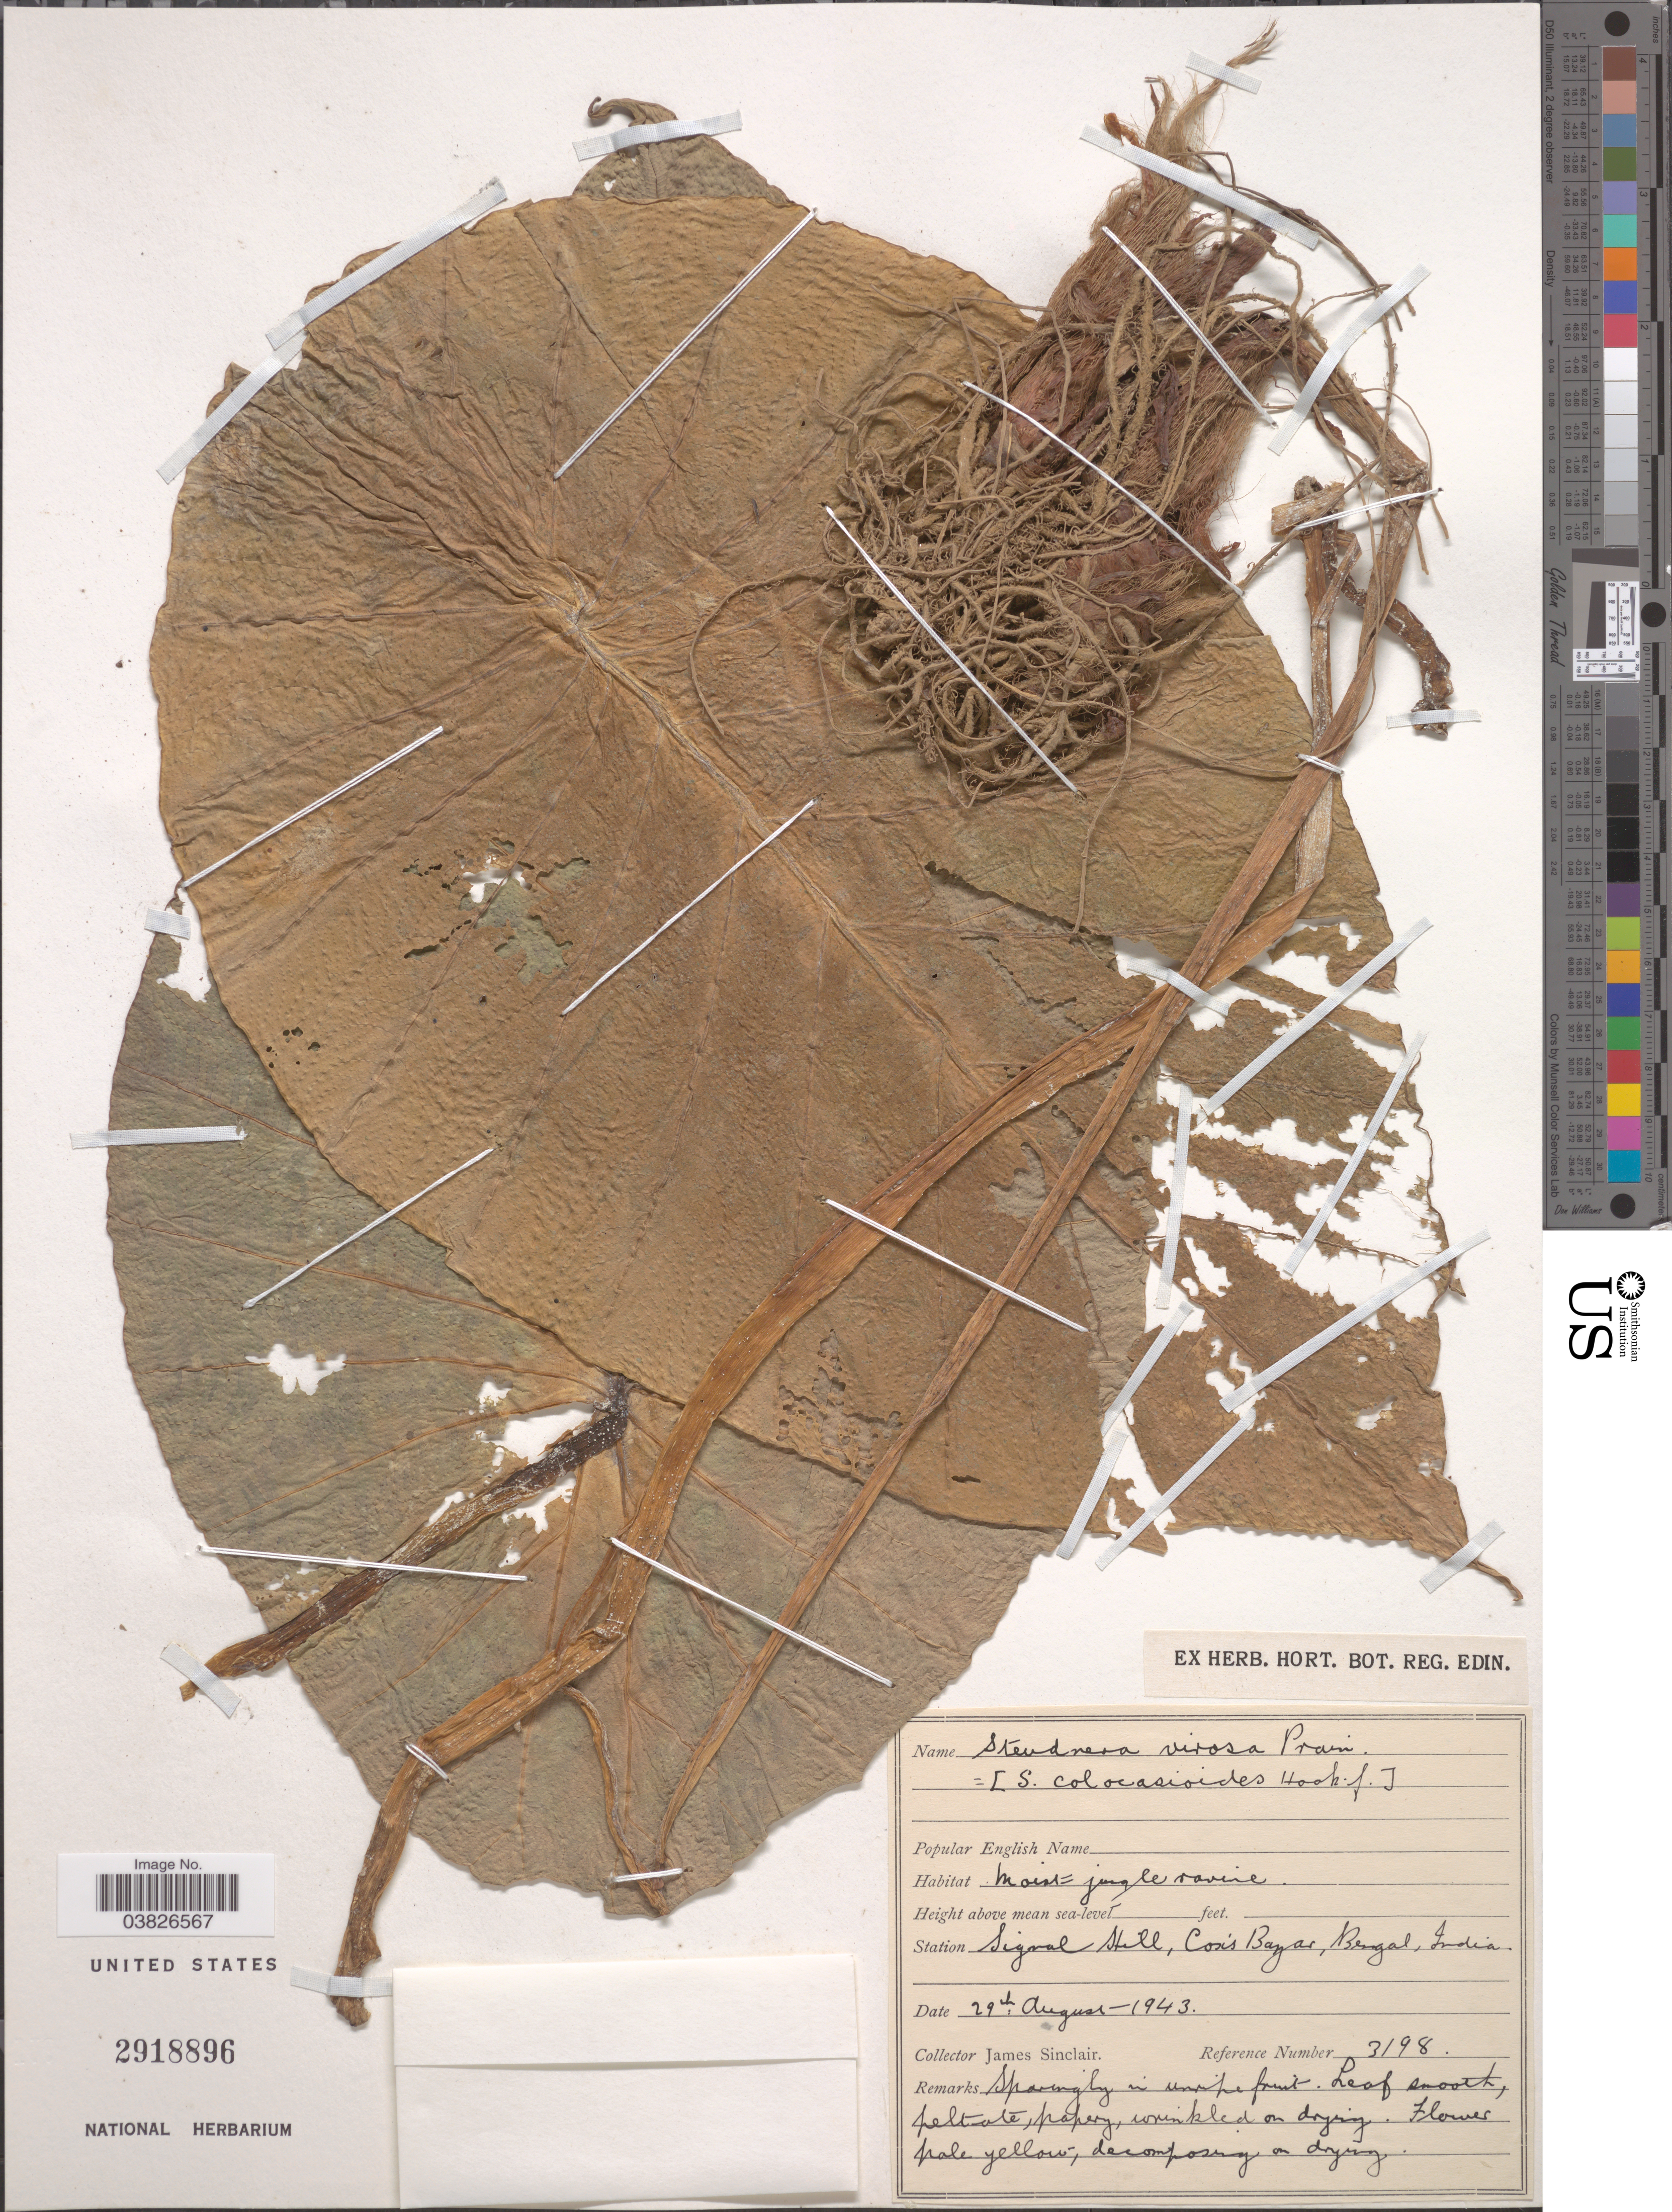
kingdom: Plantae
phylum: Tracheophyta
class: Liliopsida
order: Alismatales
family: Araceae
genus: Steudnera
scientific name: Steudnera virosa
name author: (Roxb.) Prain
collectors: J. Sinclair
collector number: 3198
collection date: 1943-08-29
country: Bangladesh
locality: Station Signal Hill, Cox's Bazar, Bengal.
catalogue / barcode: US 2918896